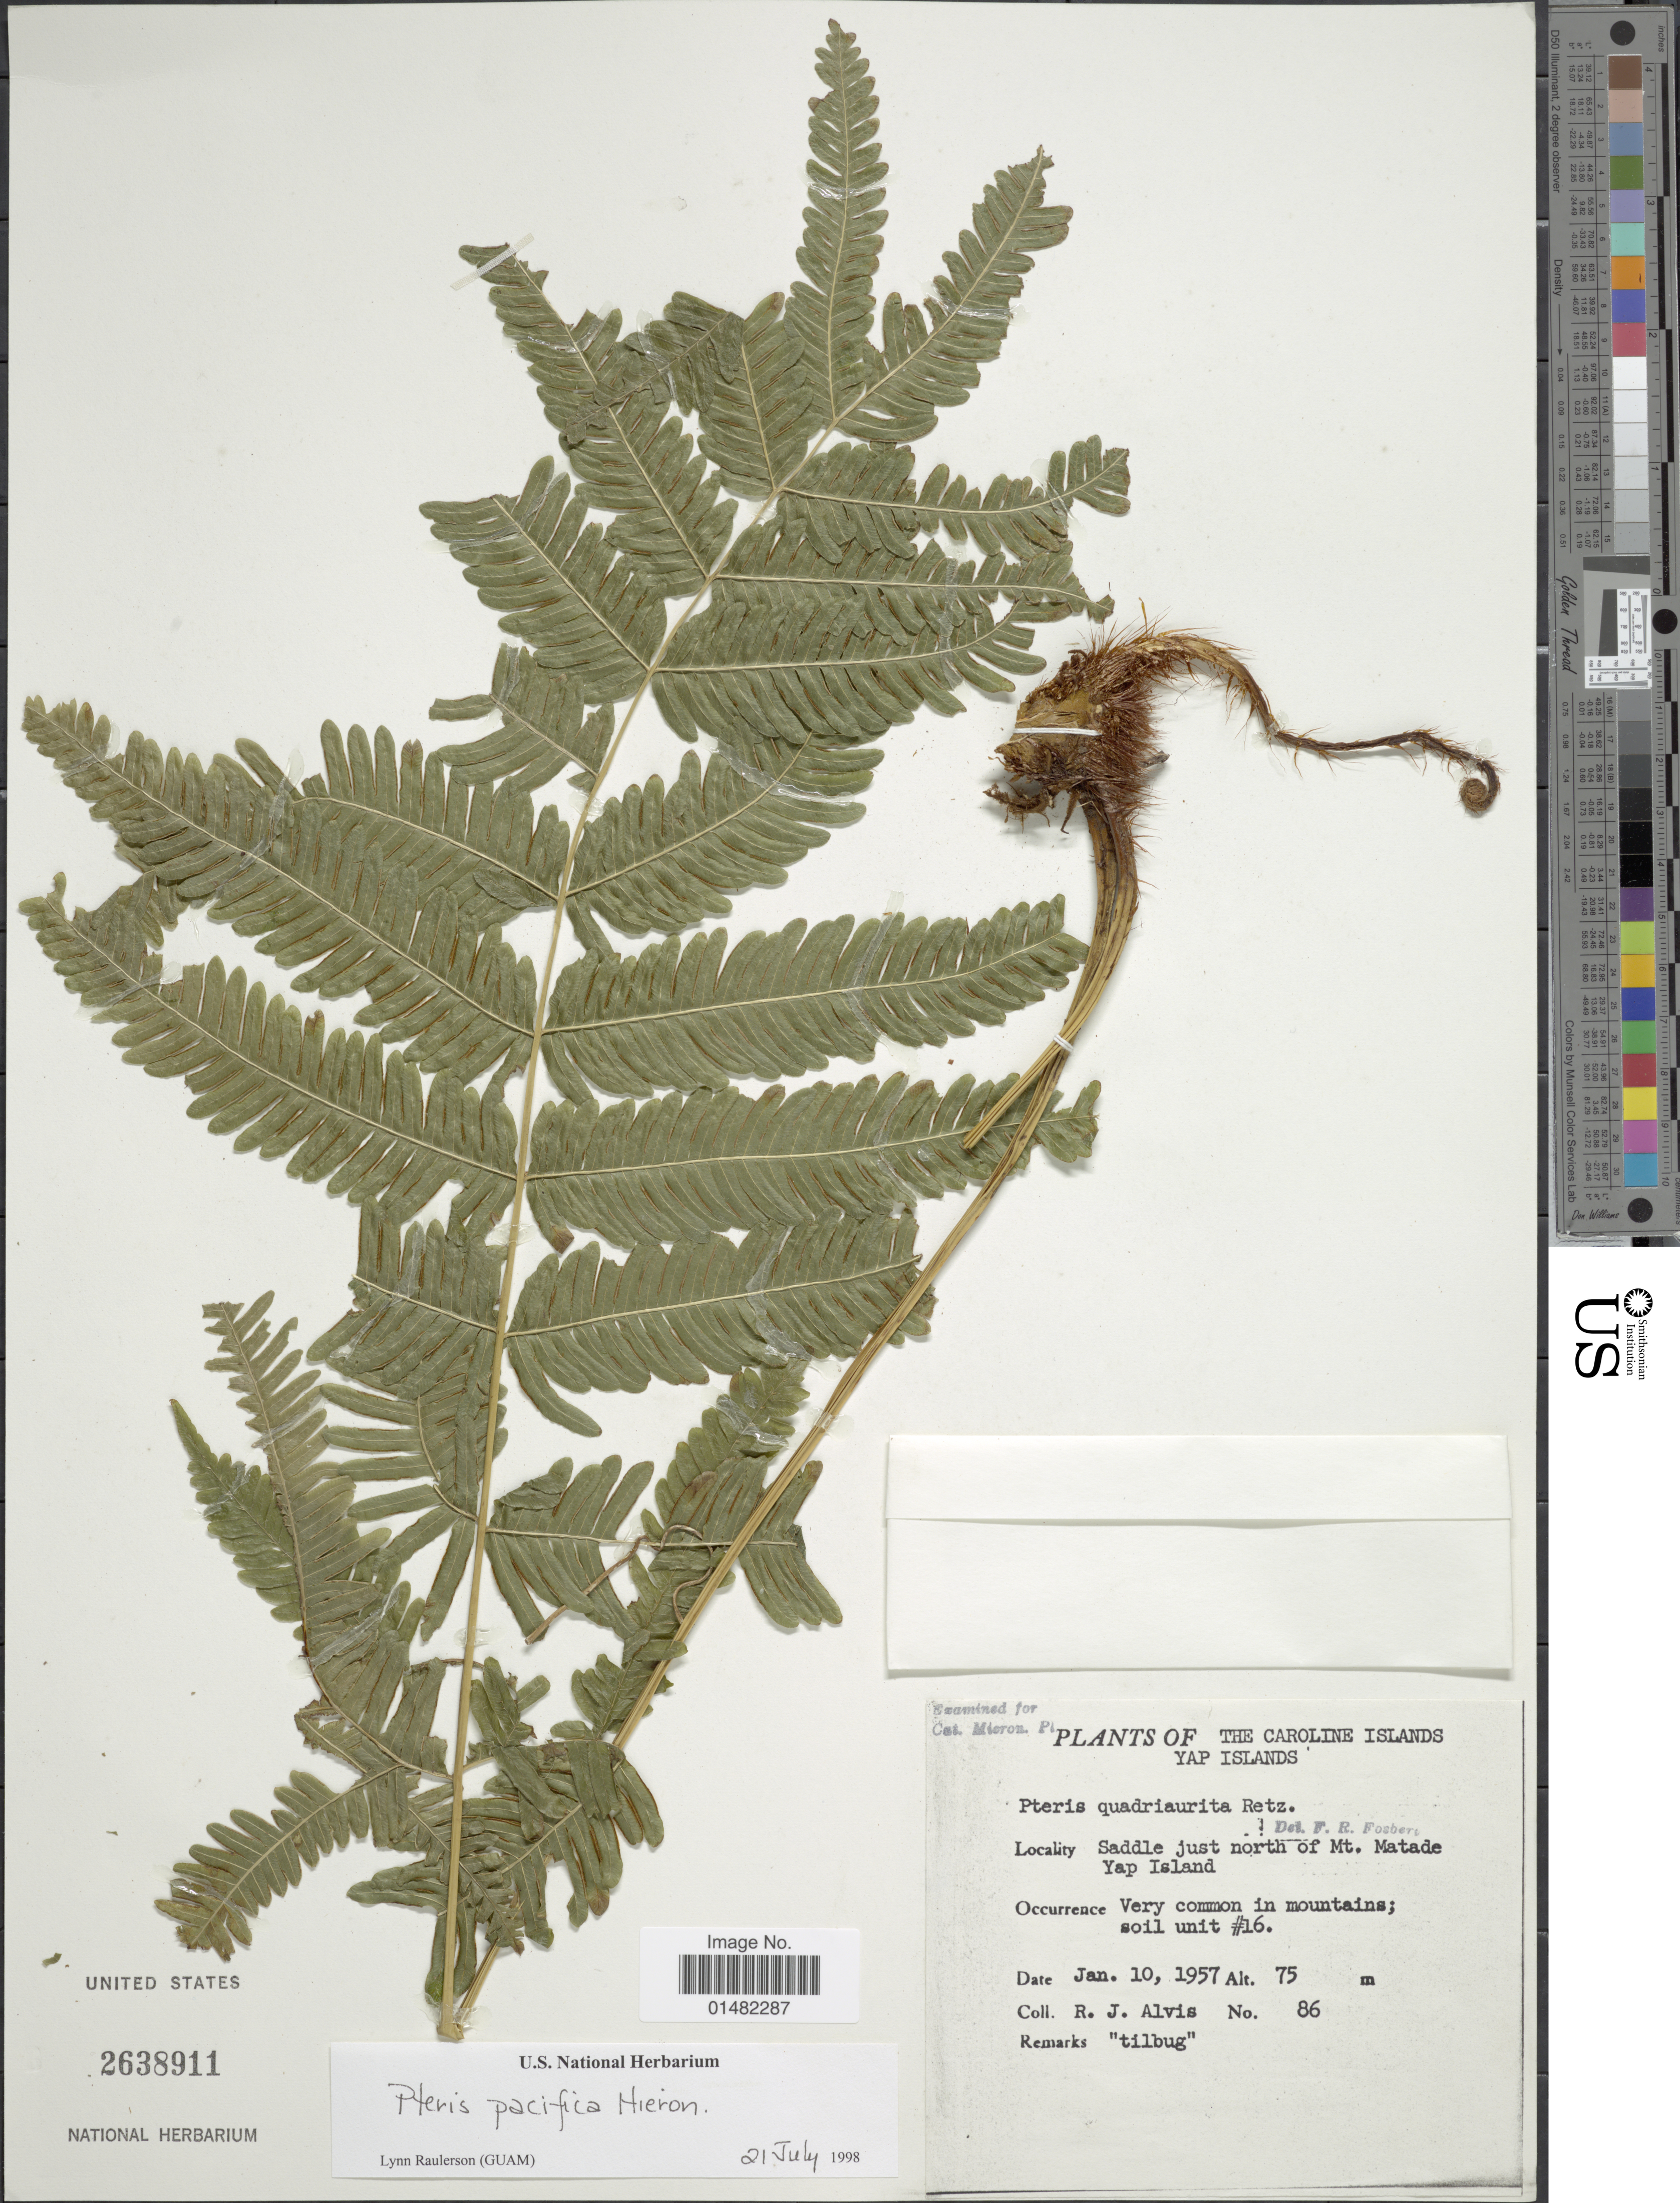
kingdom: Plantae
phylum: Tracheophyta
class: Polypodiopsida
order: Polypodiales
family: Pteridaceae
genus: Pteris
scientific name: Pteris pacifica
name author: Hieron.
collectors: R. Alvis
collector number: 86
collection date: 1957-01-10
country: Micronesia, Federated States of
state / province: Yap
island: Yap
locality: Caroline Islands, Saddle just north of Mt. Matade Yap Island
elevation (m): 75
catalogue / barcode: US 2638911